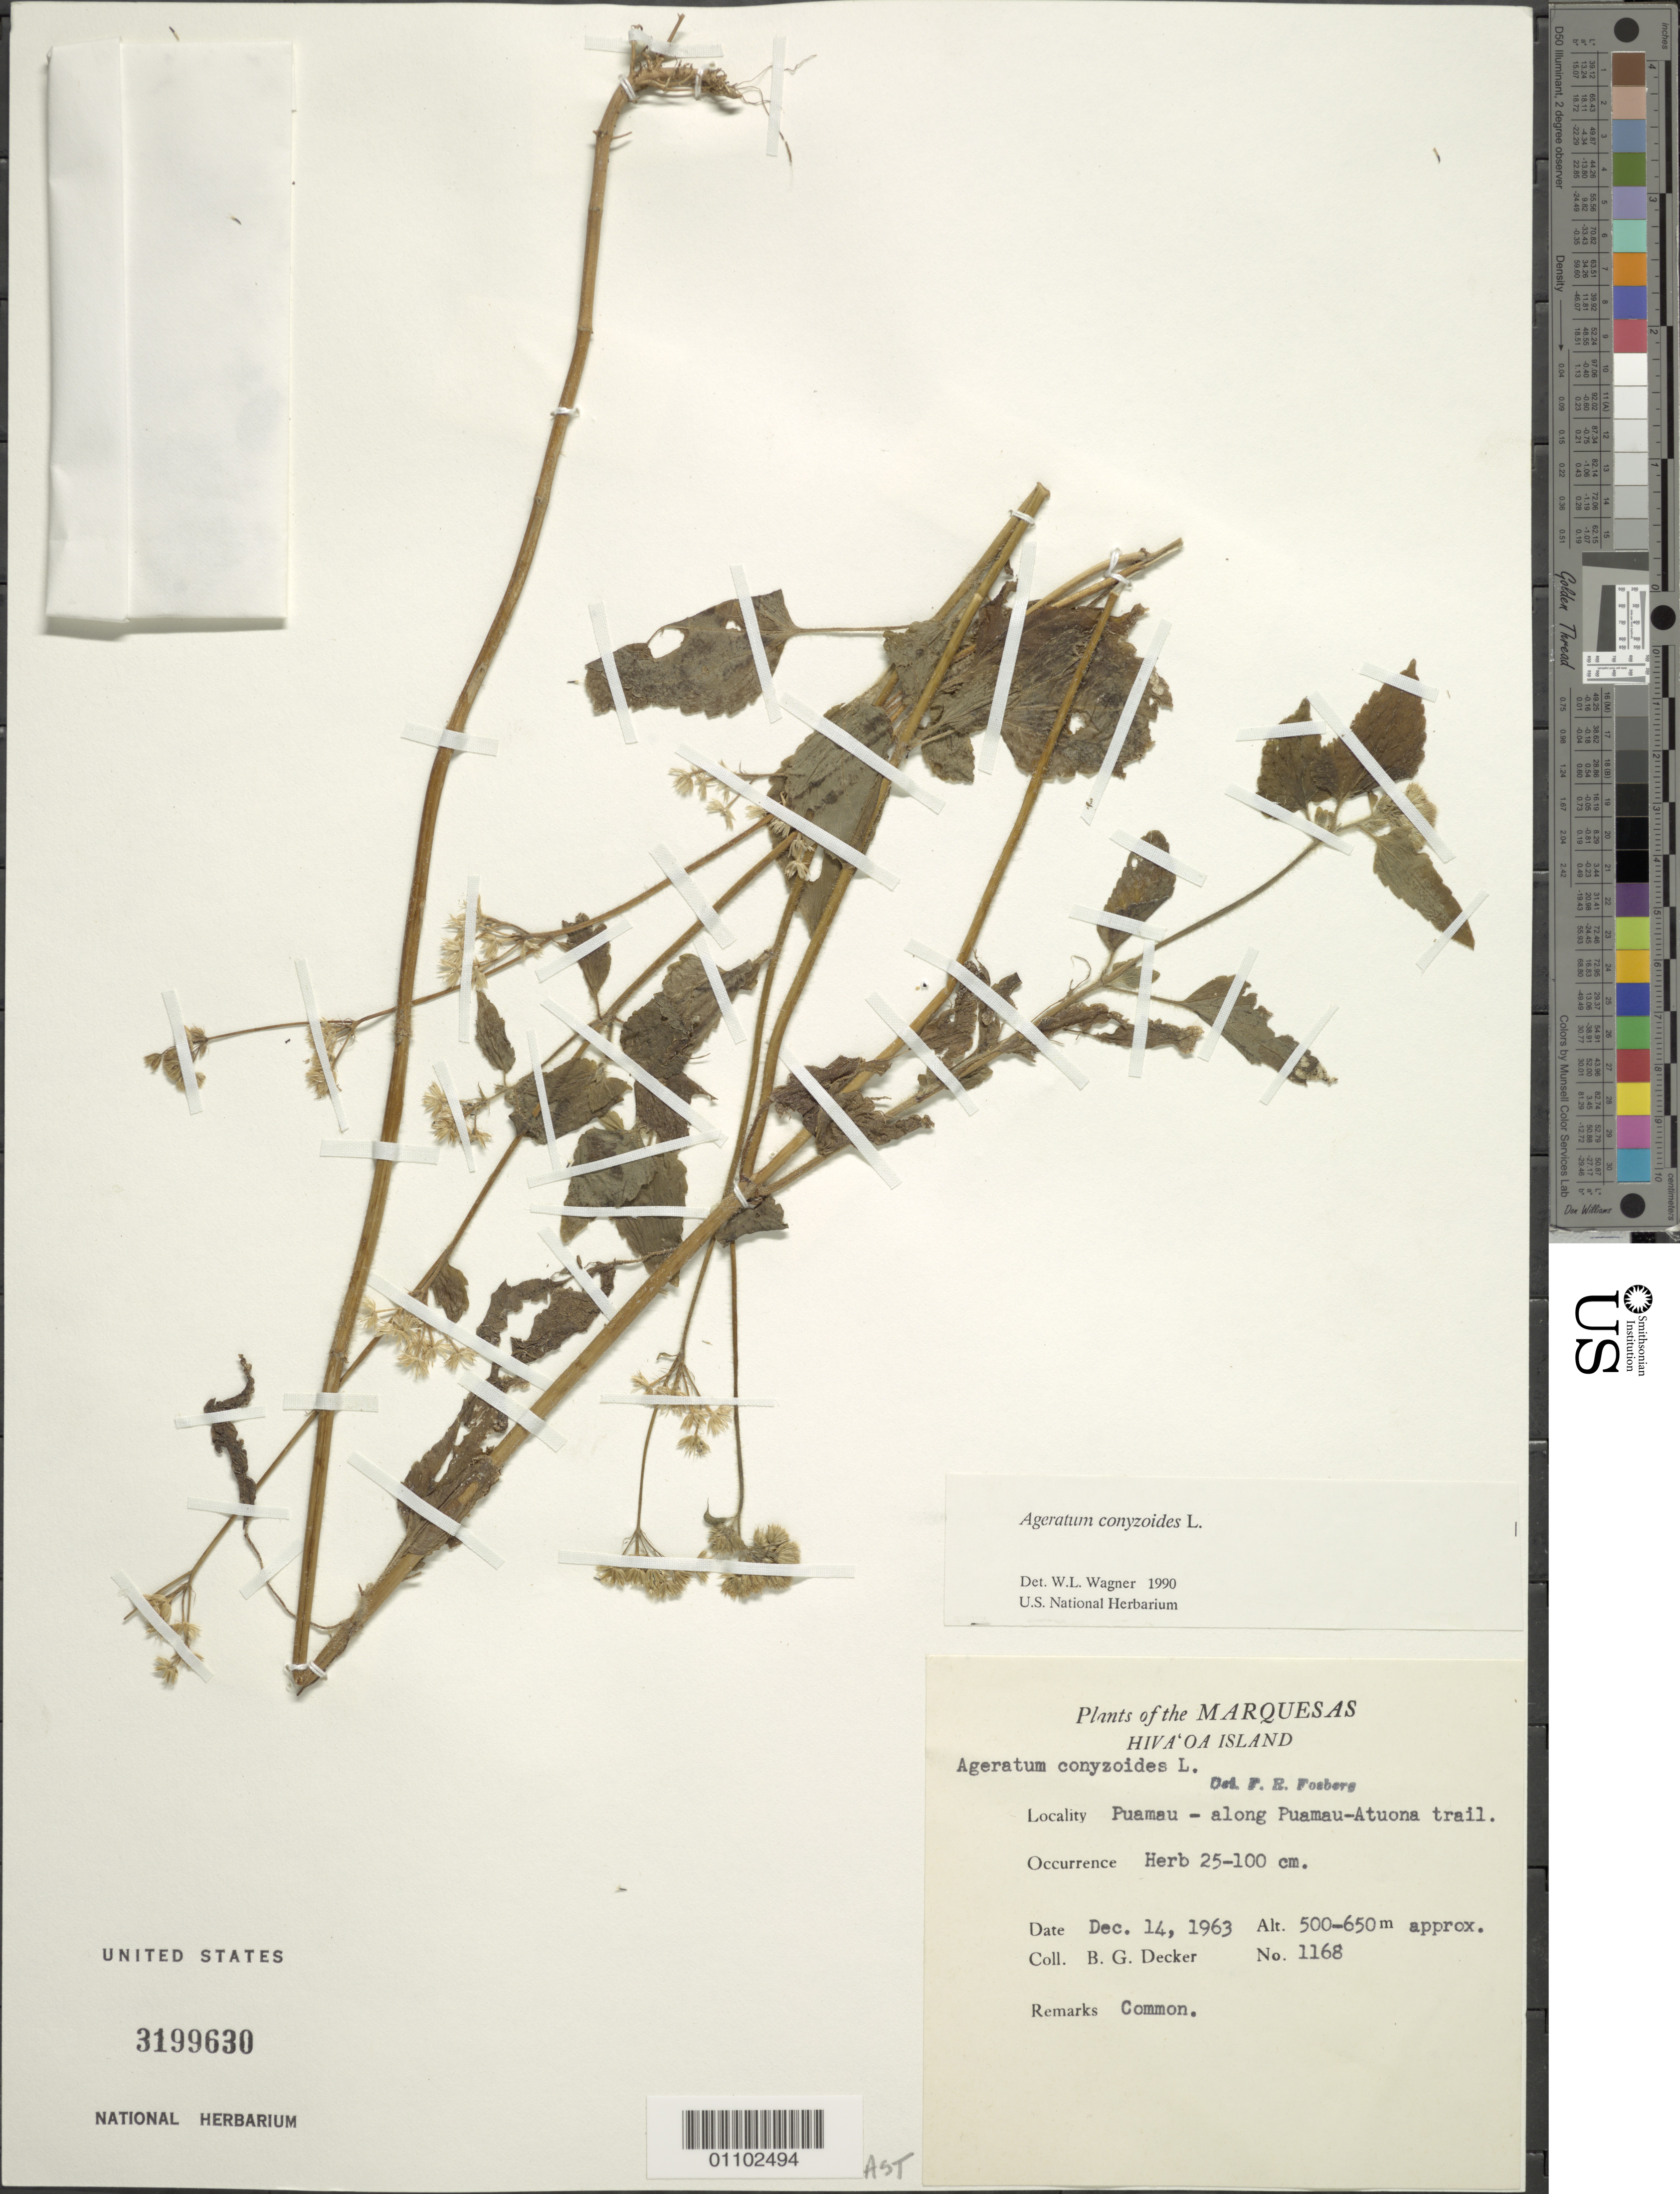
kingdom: Plantae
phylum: Tracheophyta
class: Magnoliopsida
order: Asterales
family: Asteraceae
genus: Ageratum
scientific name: Ageratum conyzoides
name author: L.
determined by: Wagner, W. L., (BOT), Smithsonian Institution - National Museum of Natural History (UNITED STATES)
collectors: B. G. Decker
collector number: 1168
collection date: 1963-12-14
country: French Polynesia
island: Hiva Oa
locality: Puamau, along Puamau-Atuona Trail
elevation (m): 500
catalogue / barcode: US 3199630